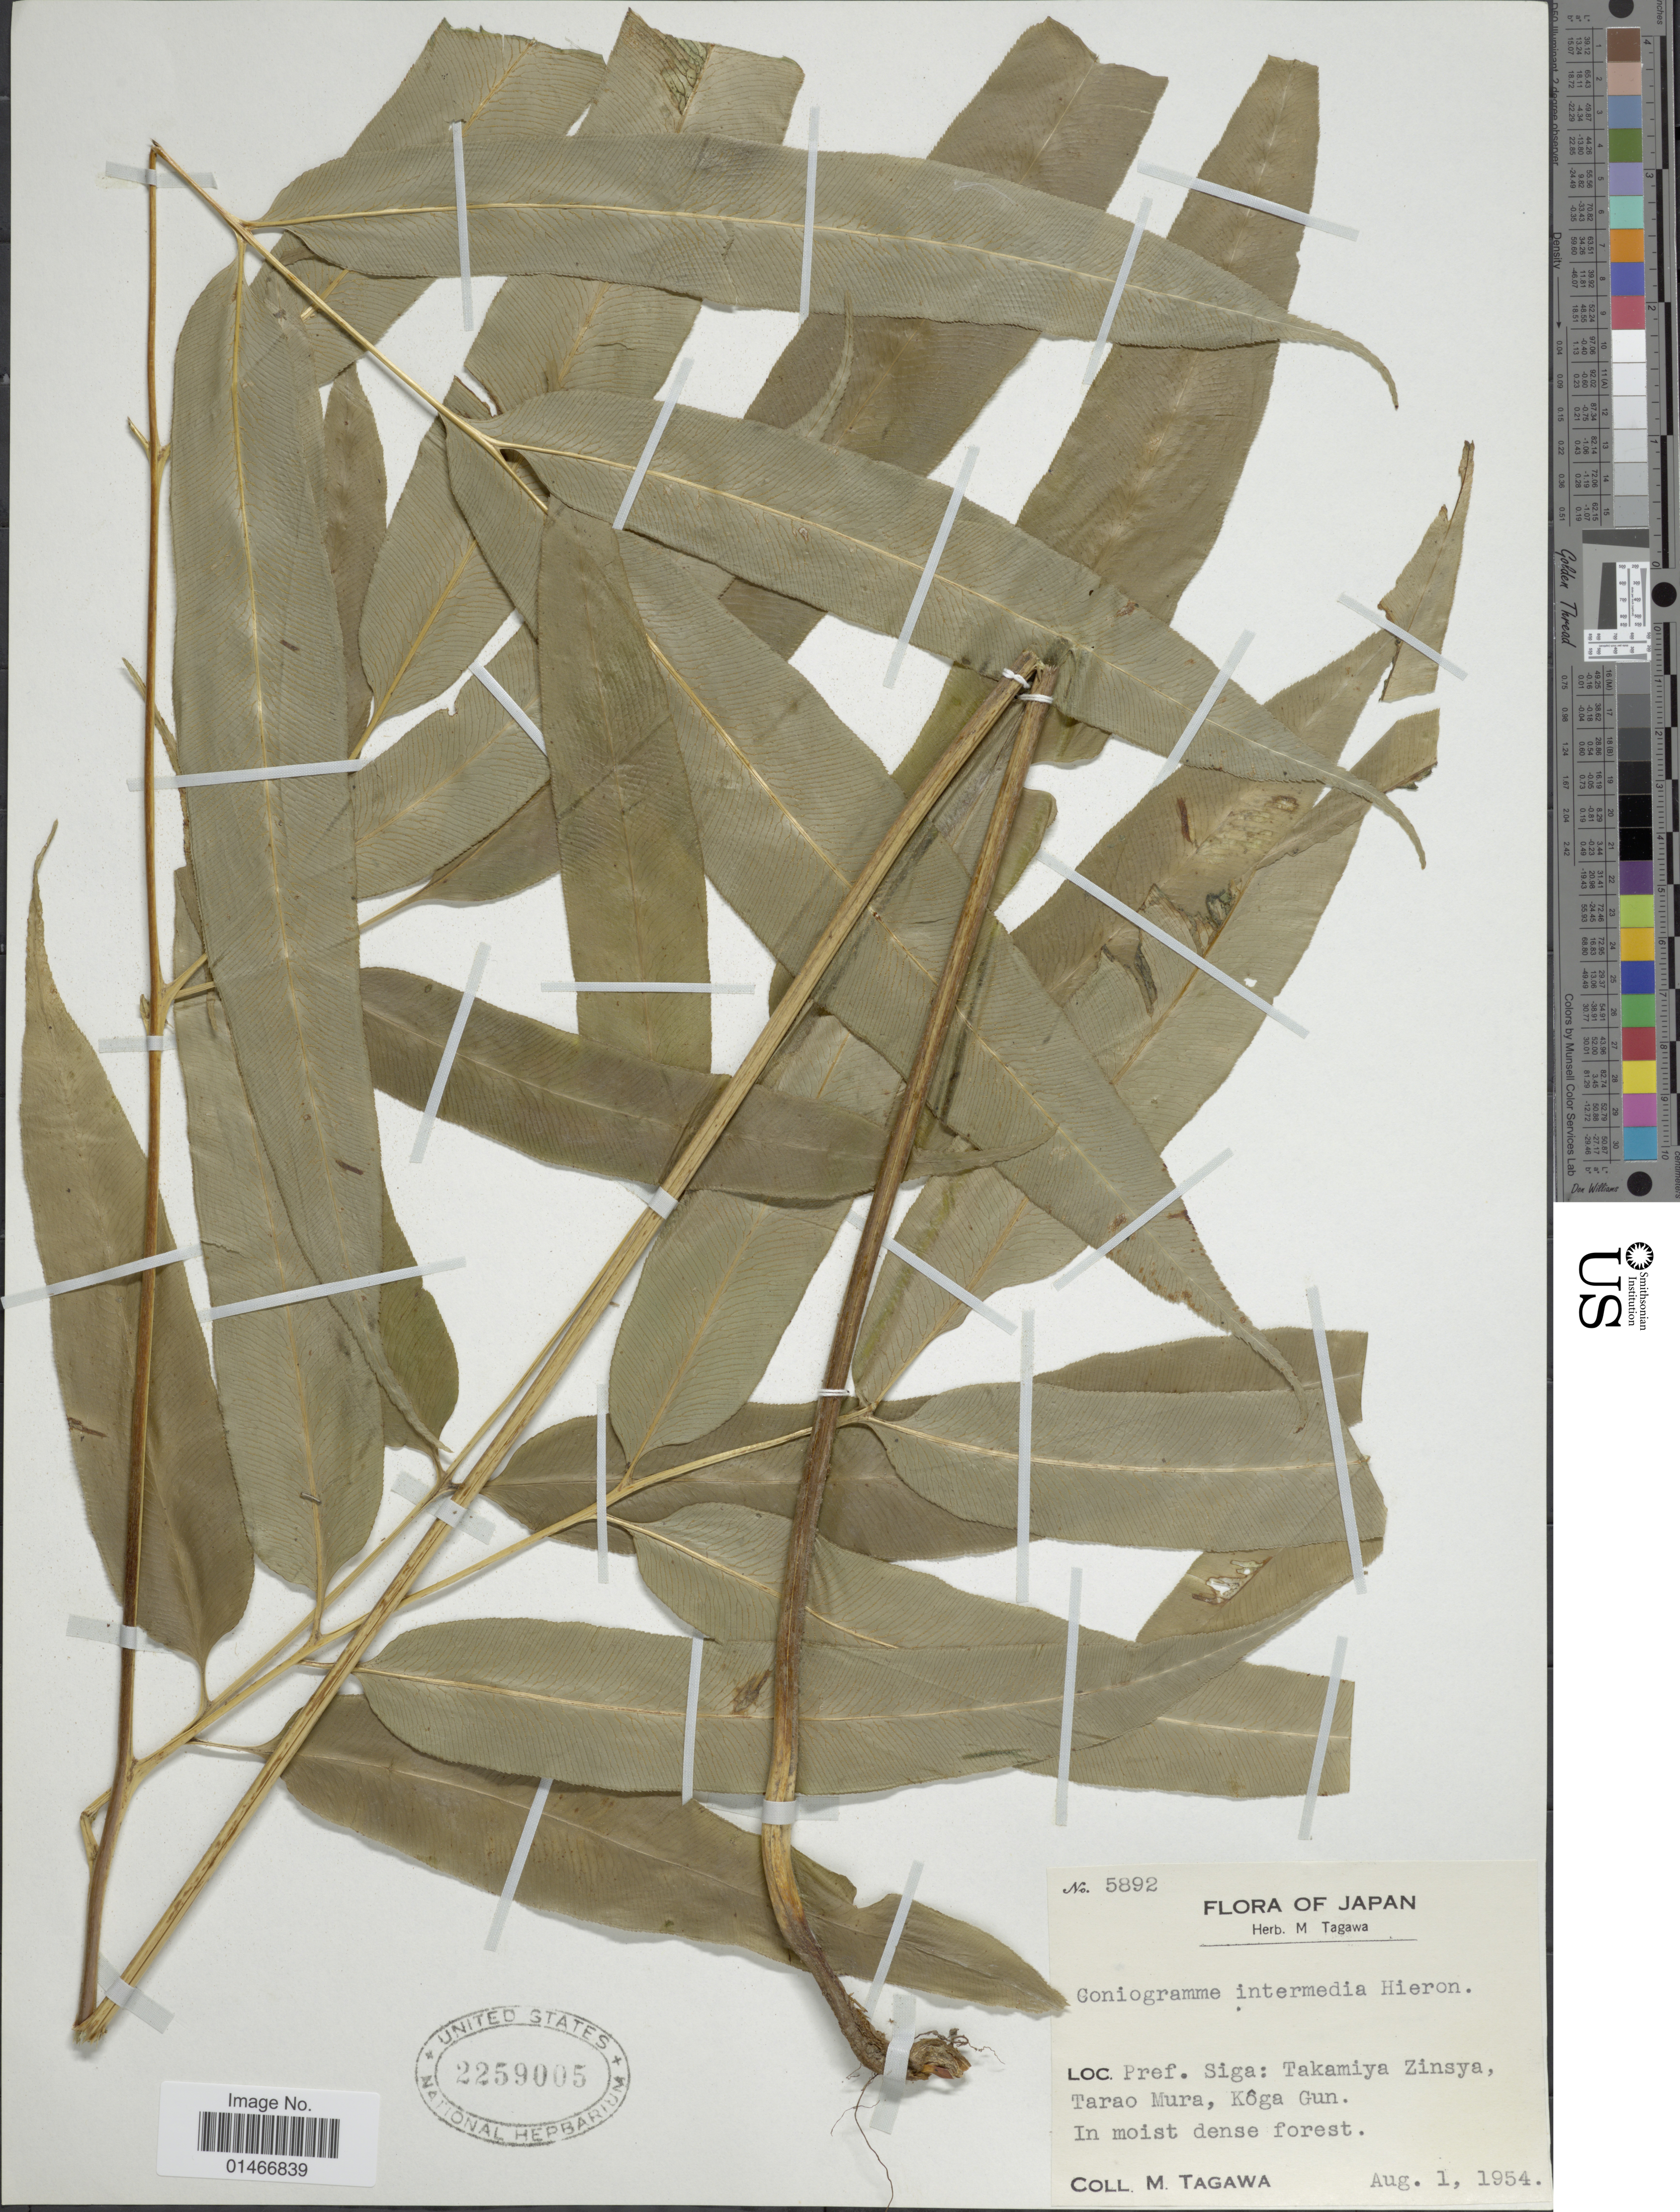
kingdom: Plantae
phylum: Tracheophyta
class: Polypodiopsida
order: Polypodiales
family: Pteridaceae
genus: Coniogramme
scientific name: Coniogramme intermedia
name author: Hieron.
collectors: M. Tagawa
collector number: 5892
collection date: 1954-08-01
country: Japan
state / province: Siga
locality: Pref. Siga: Takamiya Zinsya, Tarao Mura, Koga Gun.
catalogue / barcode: US 2259005